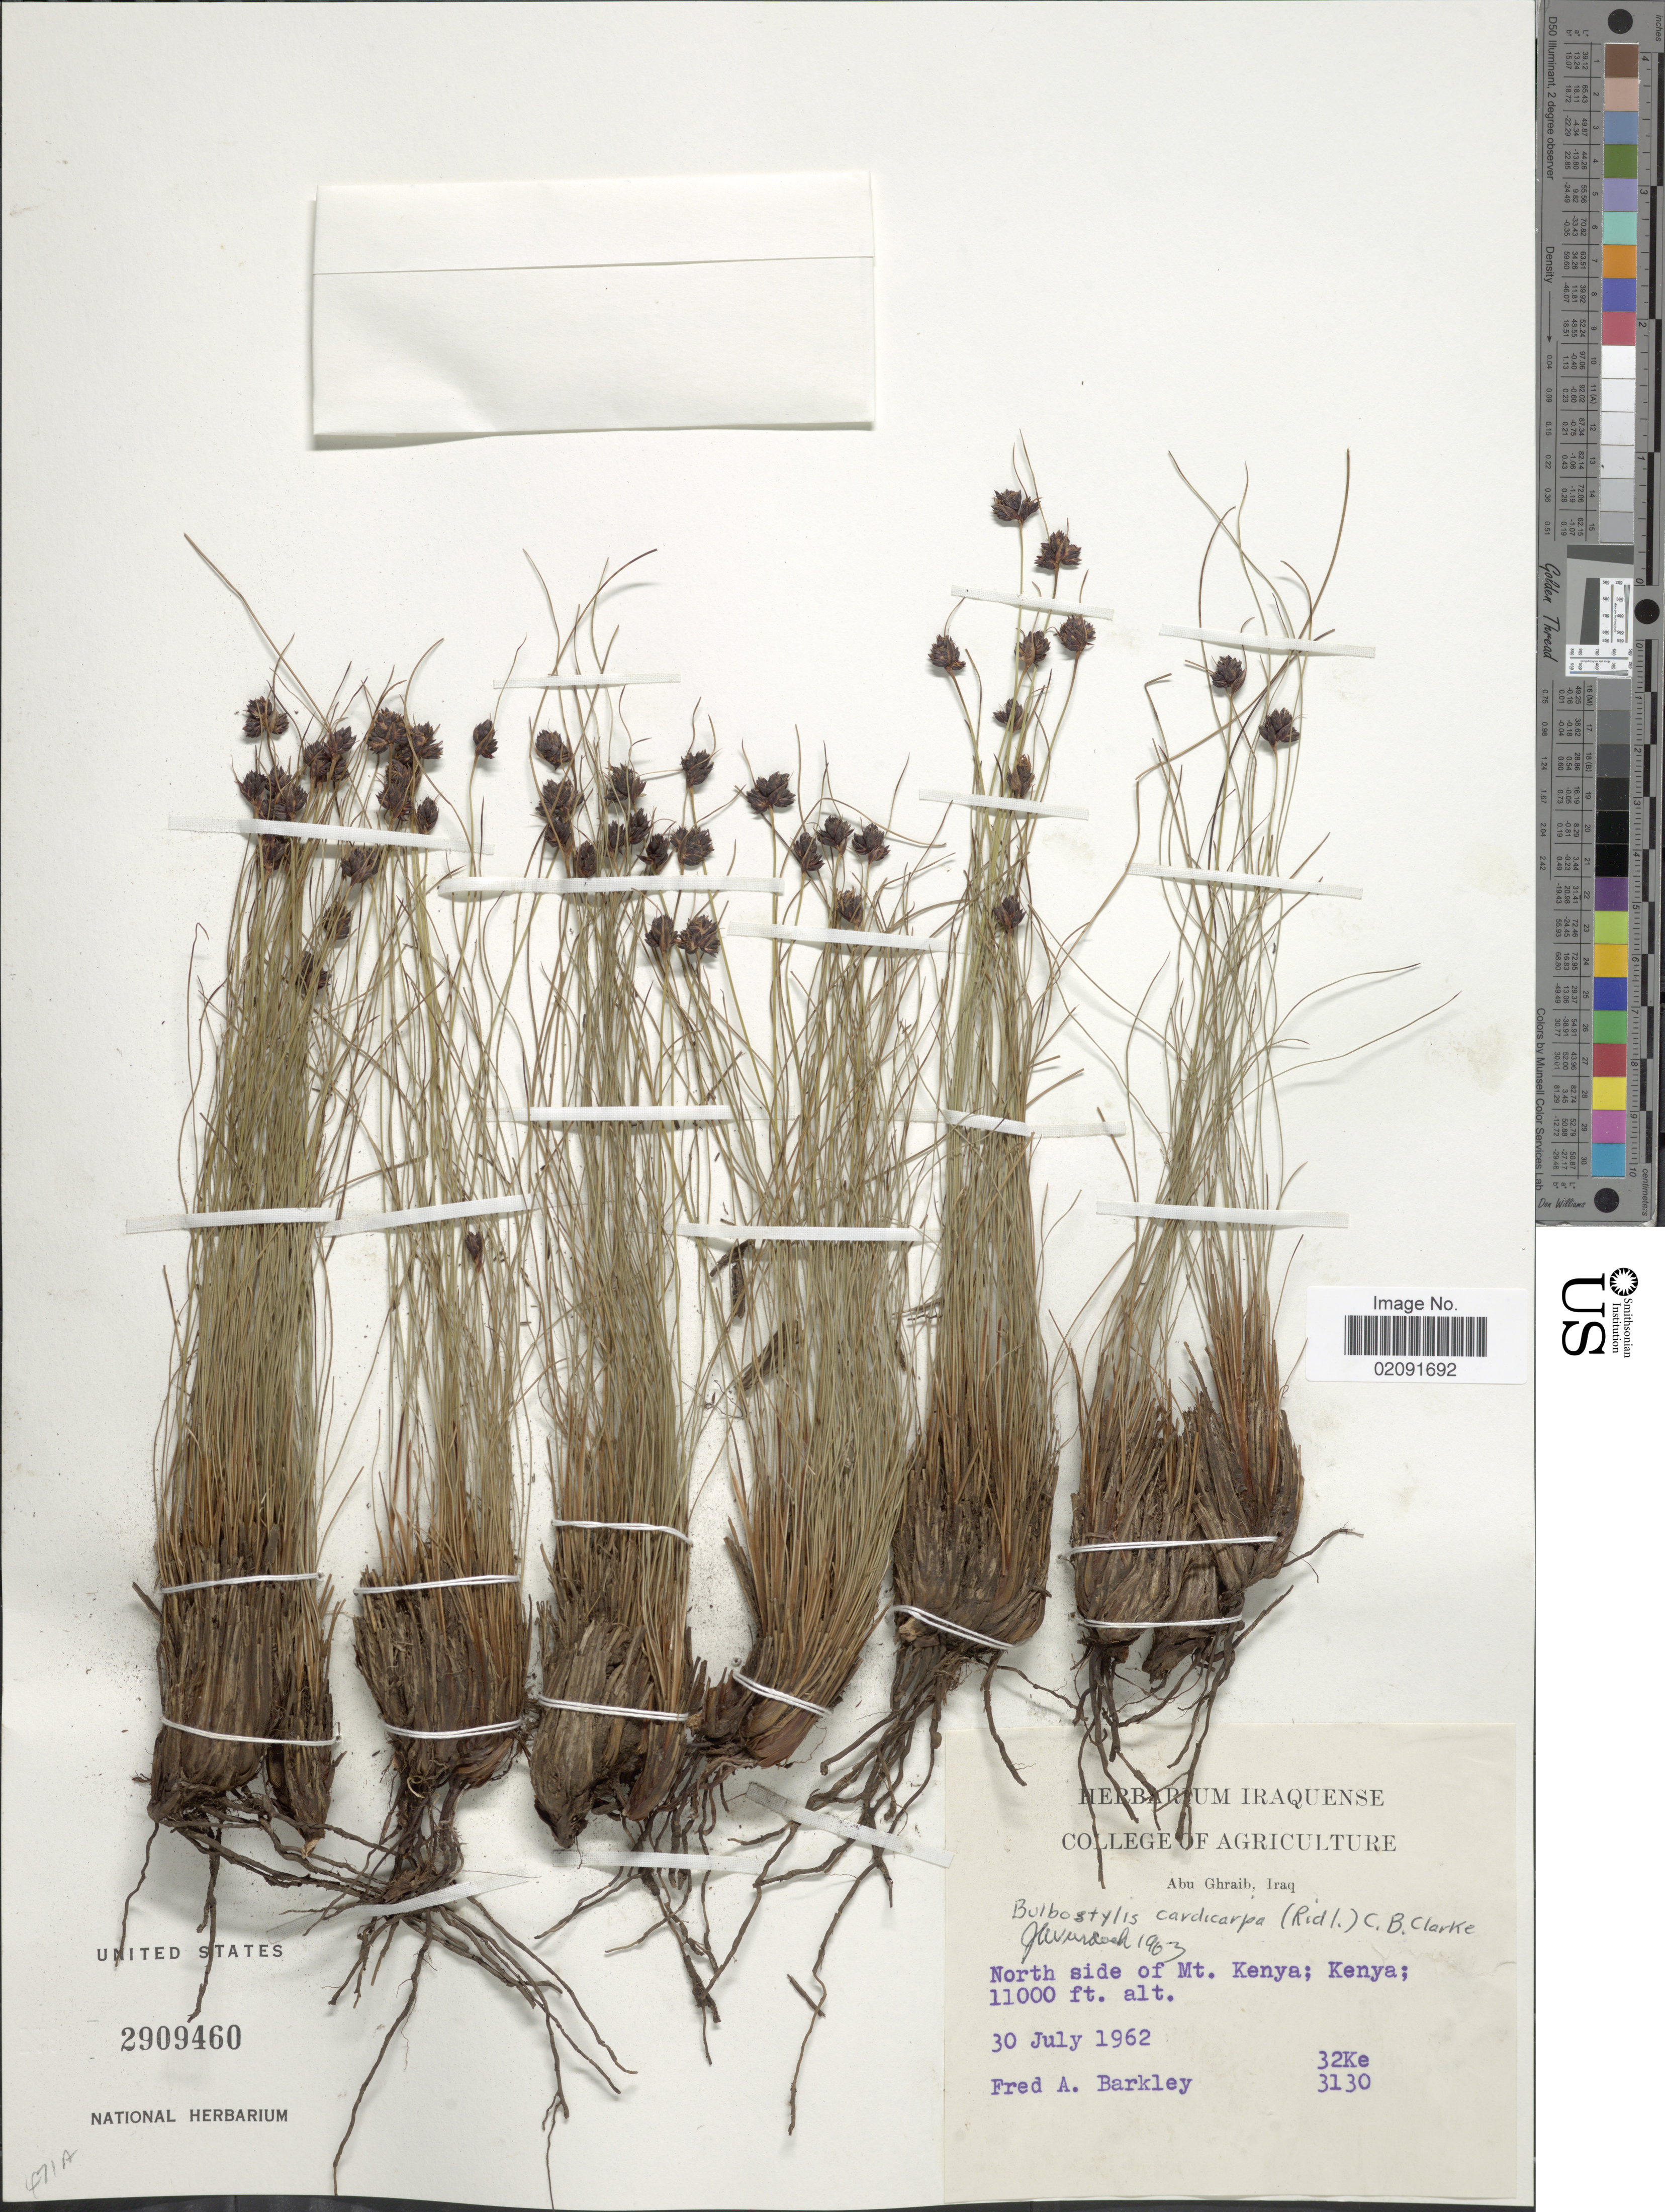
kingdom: Plantae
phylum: Tracheophyta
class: Liliopsida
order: Poales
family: Cyperaceae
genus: Bulbostylis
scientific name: Bulbostylis atrosanguinea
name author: (Boeckeler) C.B. Clarke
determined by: Strong, Mark T., (BOT), Smithsonian Institution - National Museum of Natural History (UNITED STATES)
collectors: F. A. Barkley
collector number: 32Ke3130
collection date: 1962-07-30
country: Kenya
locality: North side of Mt. Kenya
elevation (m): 3353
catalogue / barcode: US 2909460